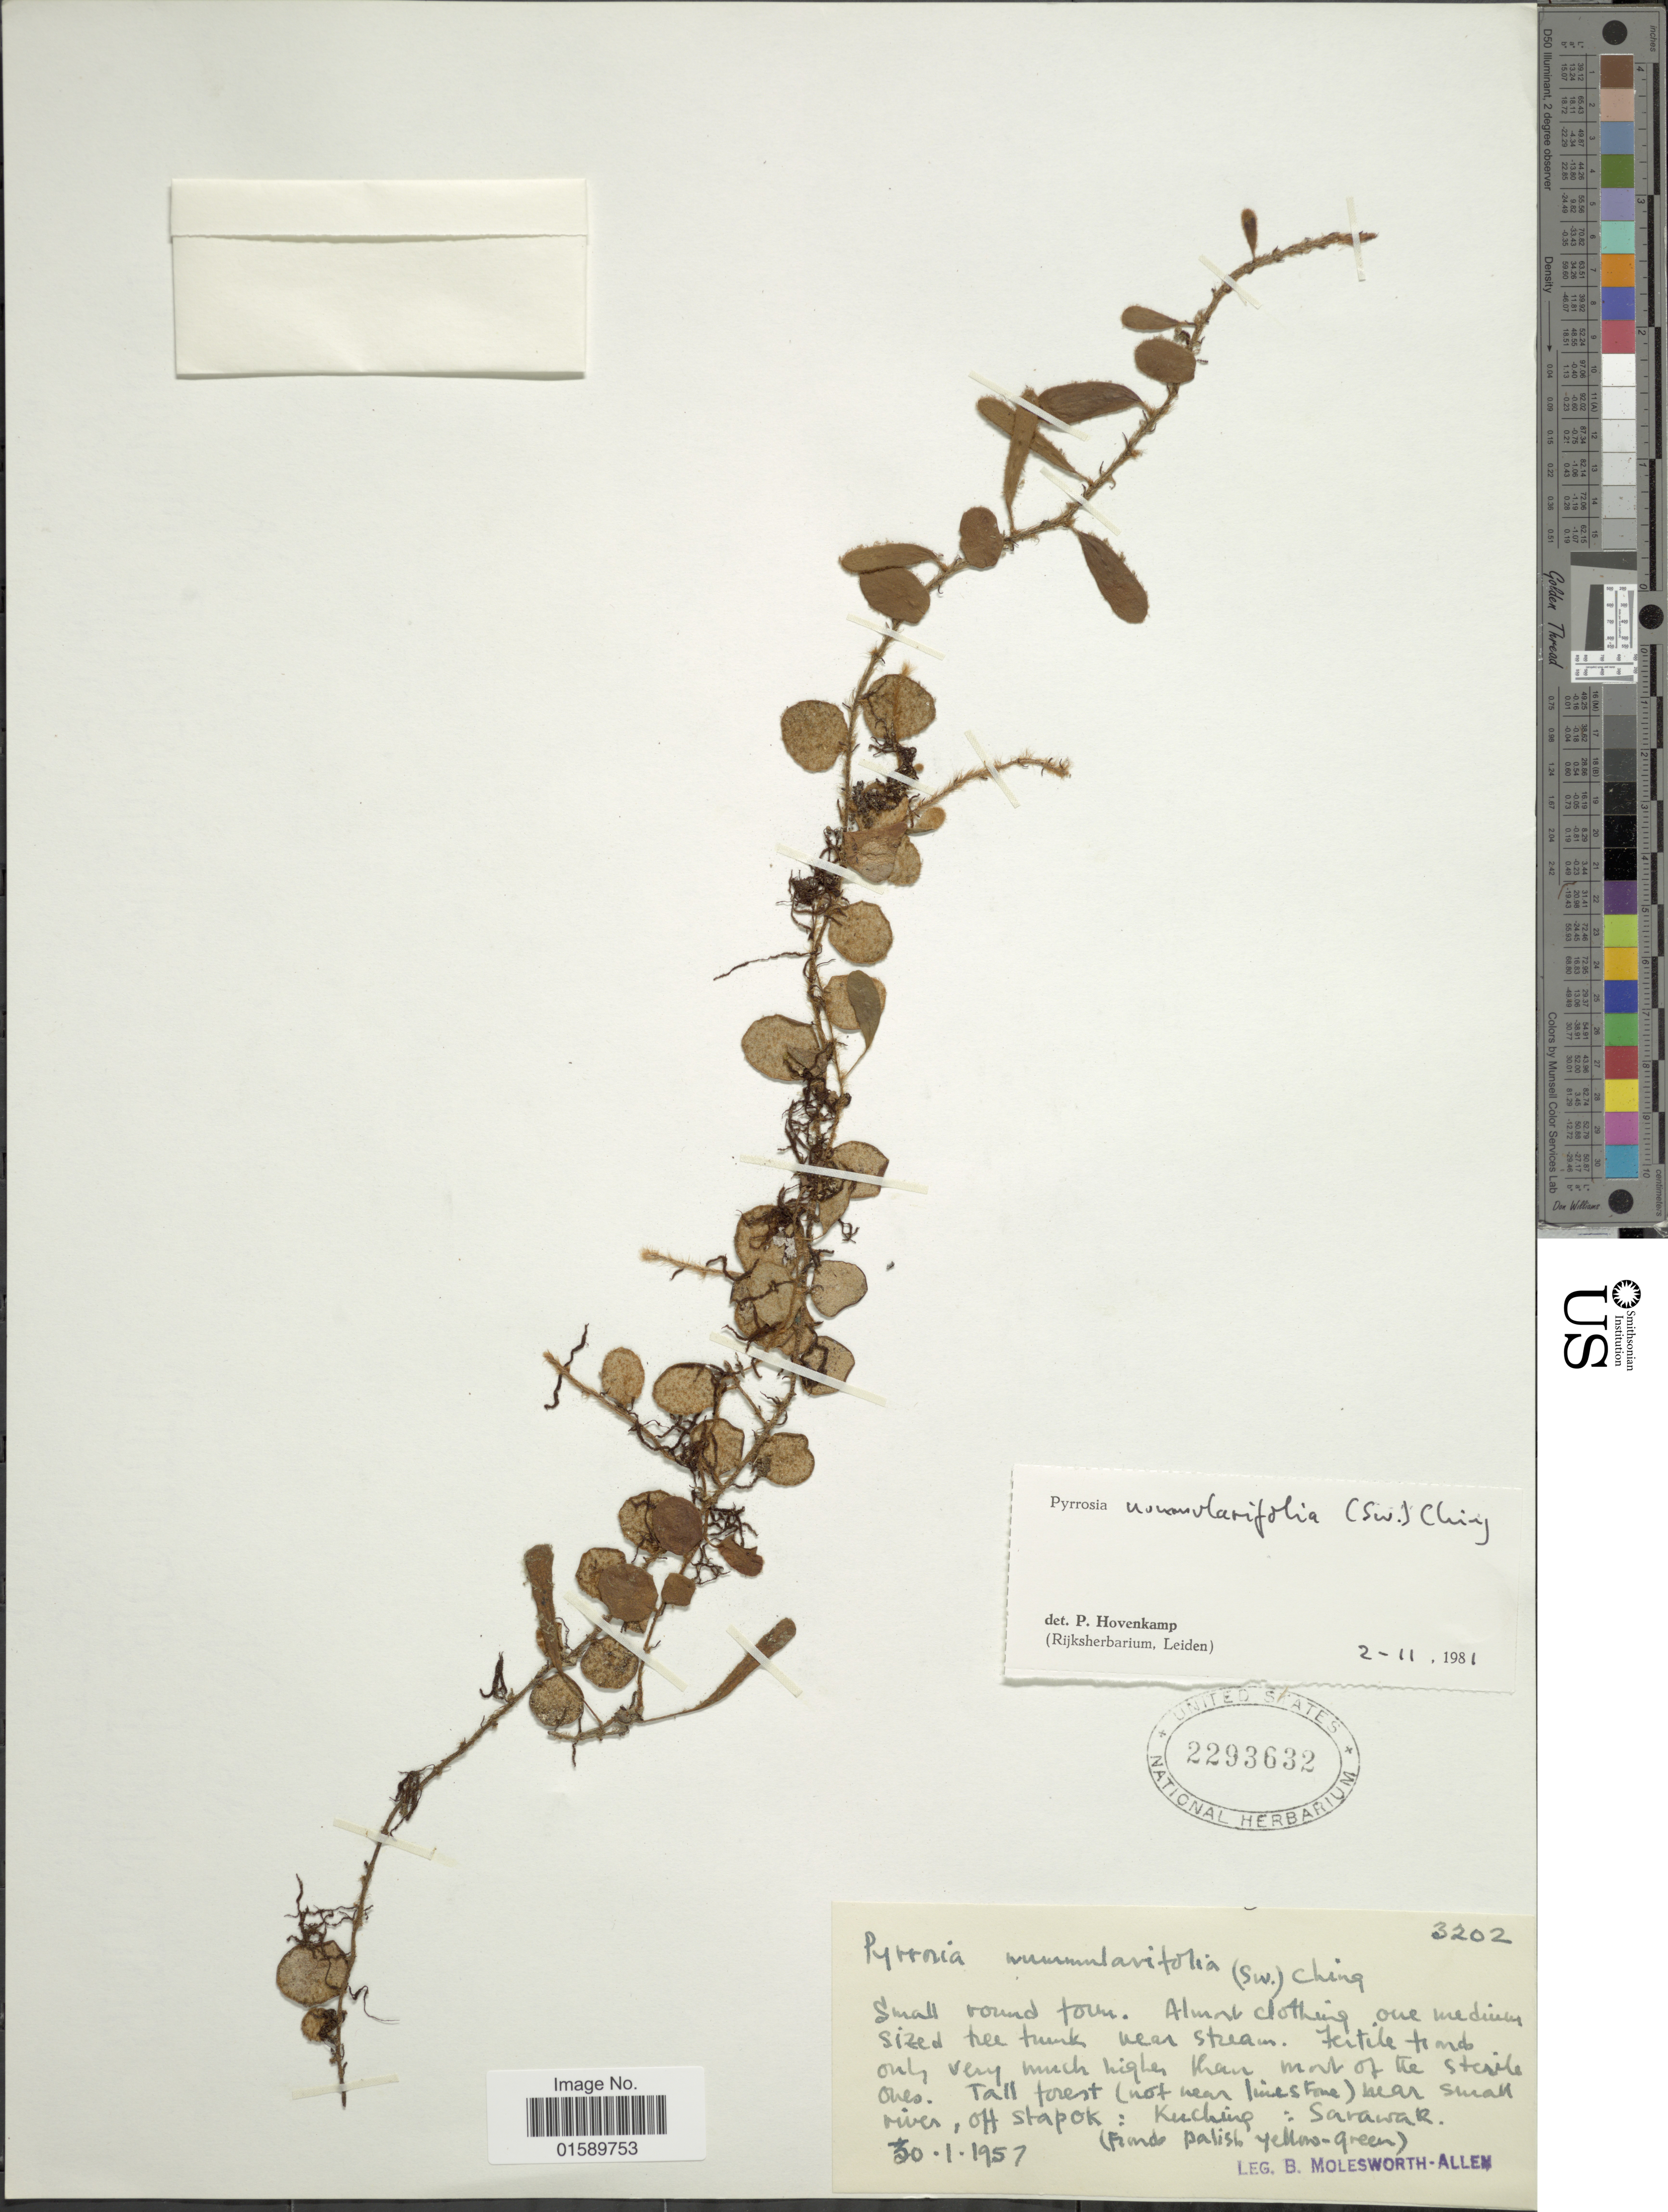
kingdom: Plantae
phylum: Tracheophyta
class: Polypodiopsida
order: Polypodiales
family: Polypodiaceae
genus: Pyrrosia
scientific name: Pyrrosia nummularifolia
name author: (Sw.) Ching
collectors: B. E. G. Molesworth-Allen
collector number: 3202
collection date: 1957-01-30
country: Malaysia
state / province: Sarawak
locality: Near small river, off Stapok: Kuching.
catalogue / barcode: US 2293632